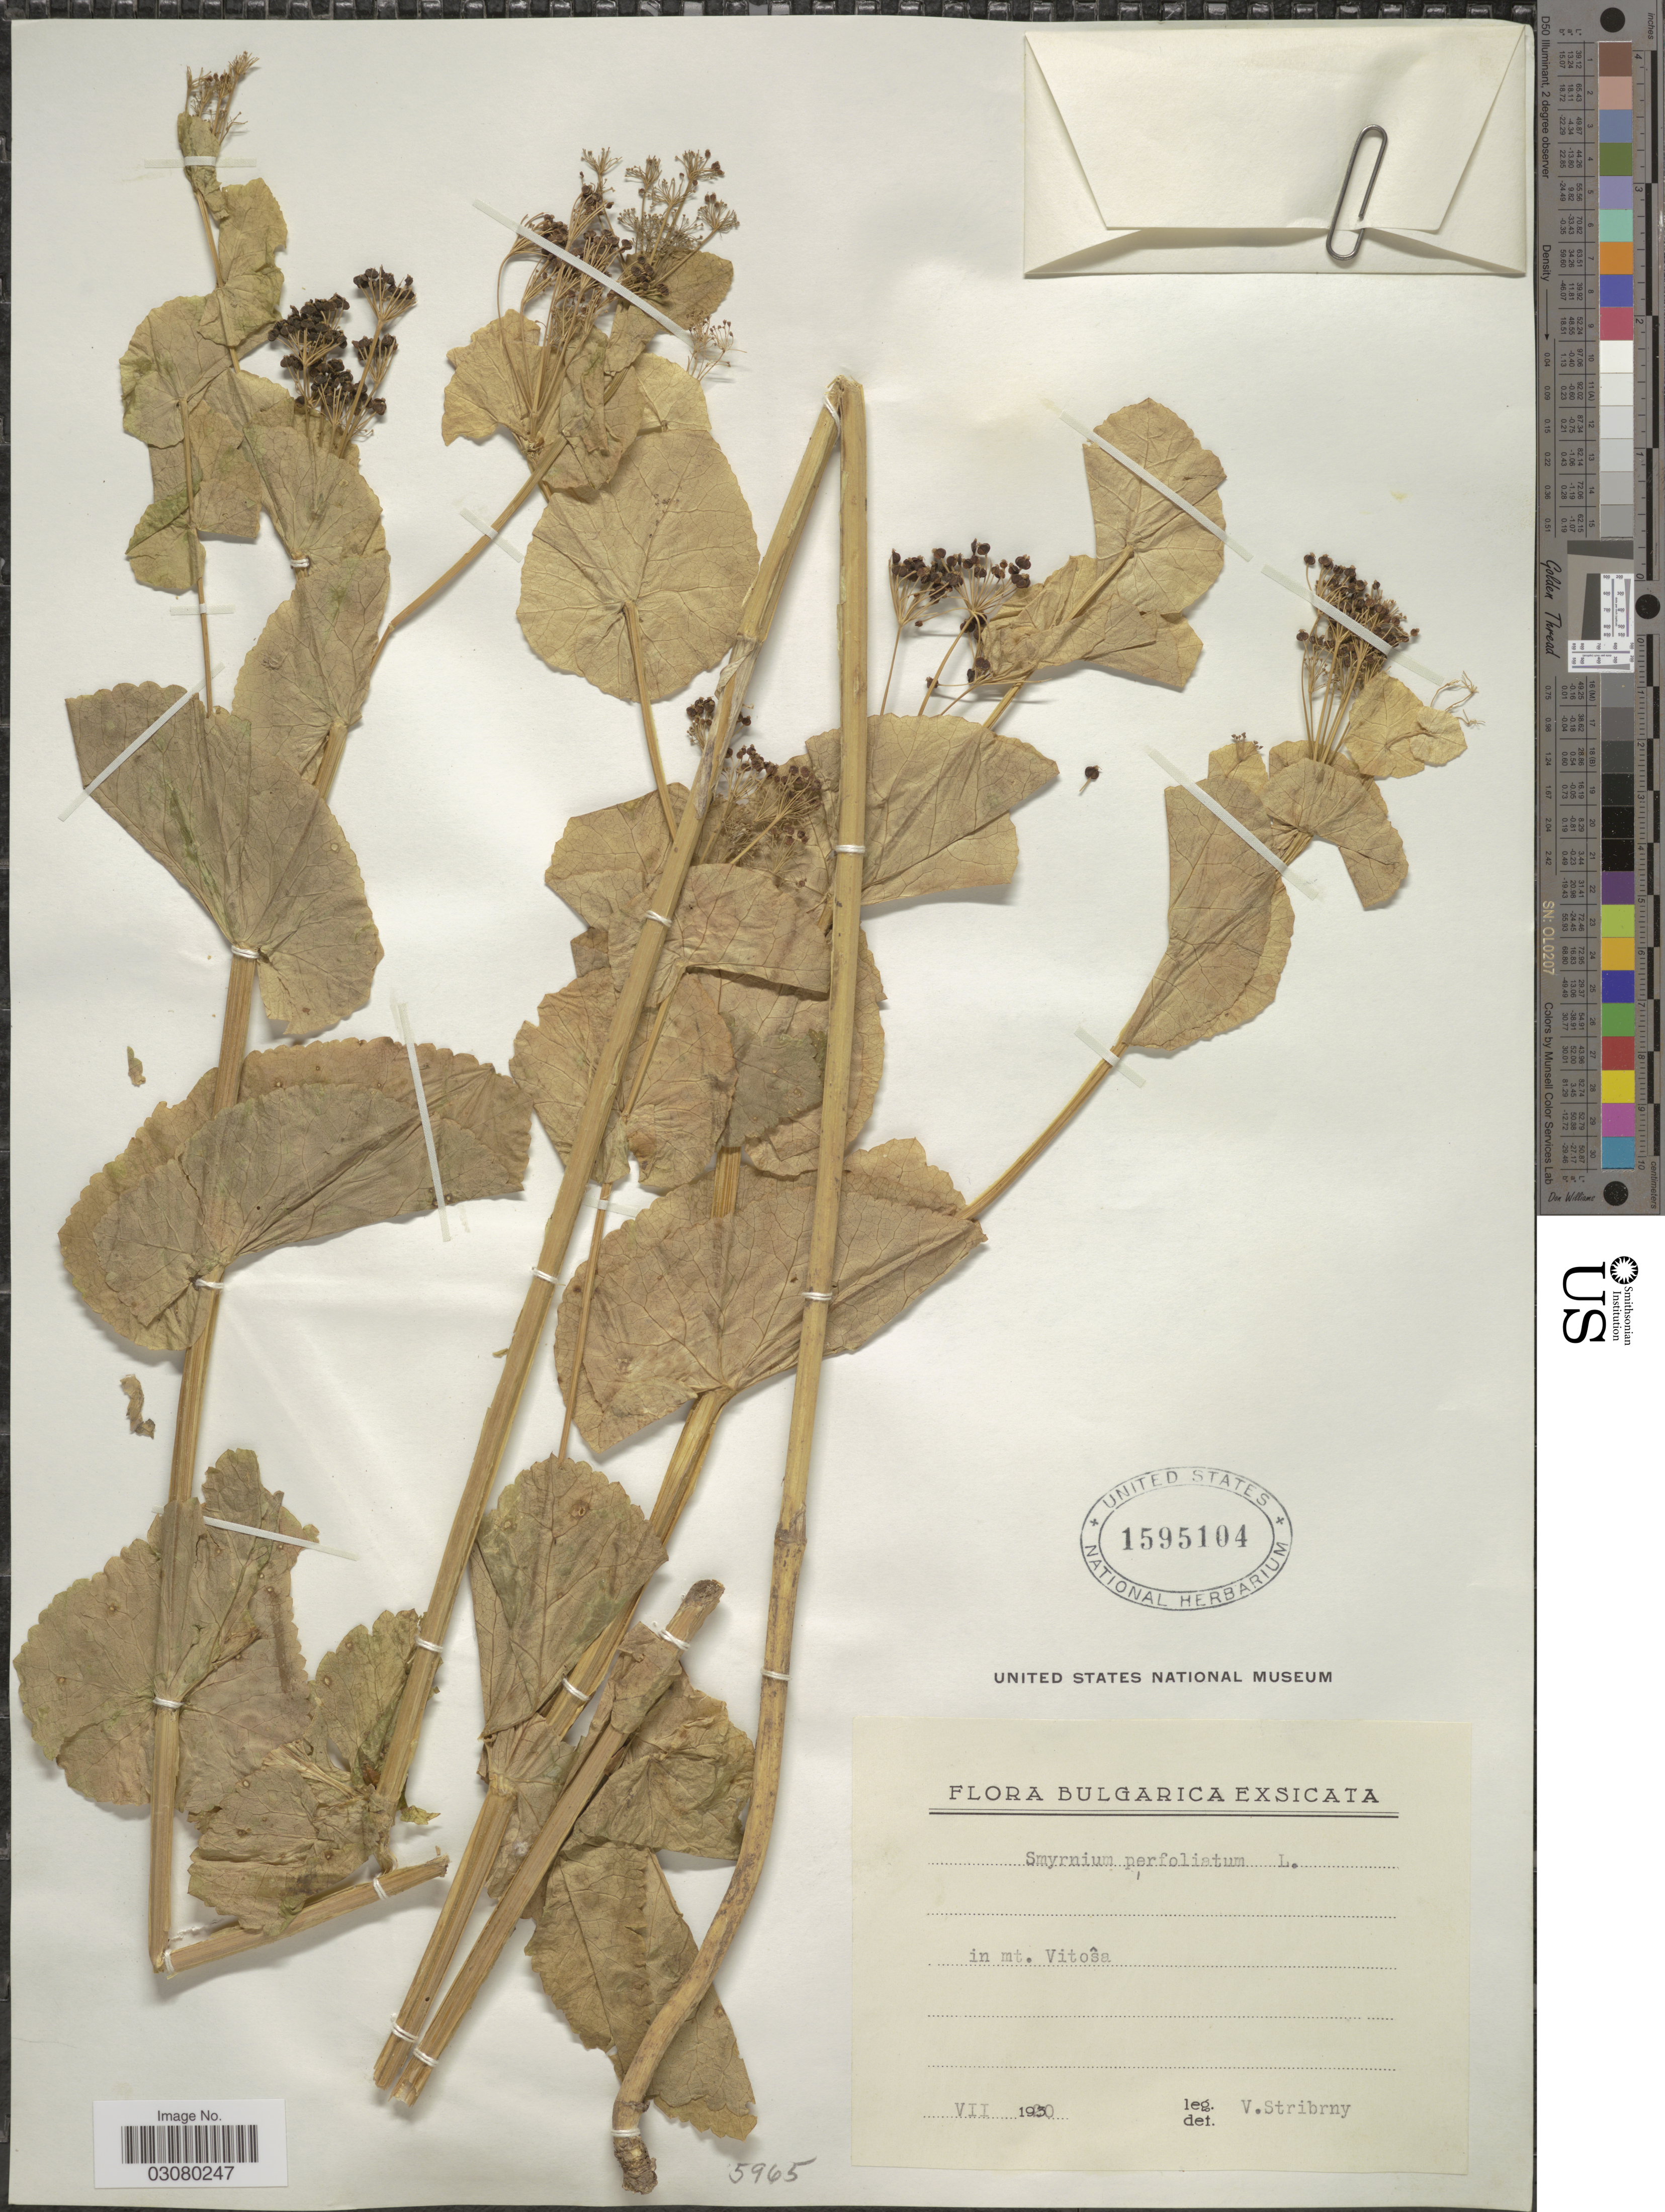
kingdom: Plantae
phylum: Tracheophyta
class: Magnoliopsida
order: Apiales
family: Apiaceae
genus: Smyrnium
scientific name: Smyrnium perfoliatum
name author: L.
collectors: V. Stribrny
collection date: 1950-07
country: Bulgaria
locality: In mt. Vitoŝa.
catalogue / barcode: US 1595104